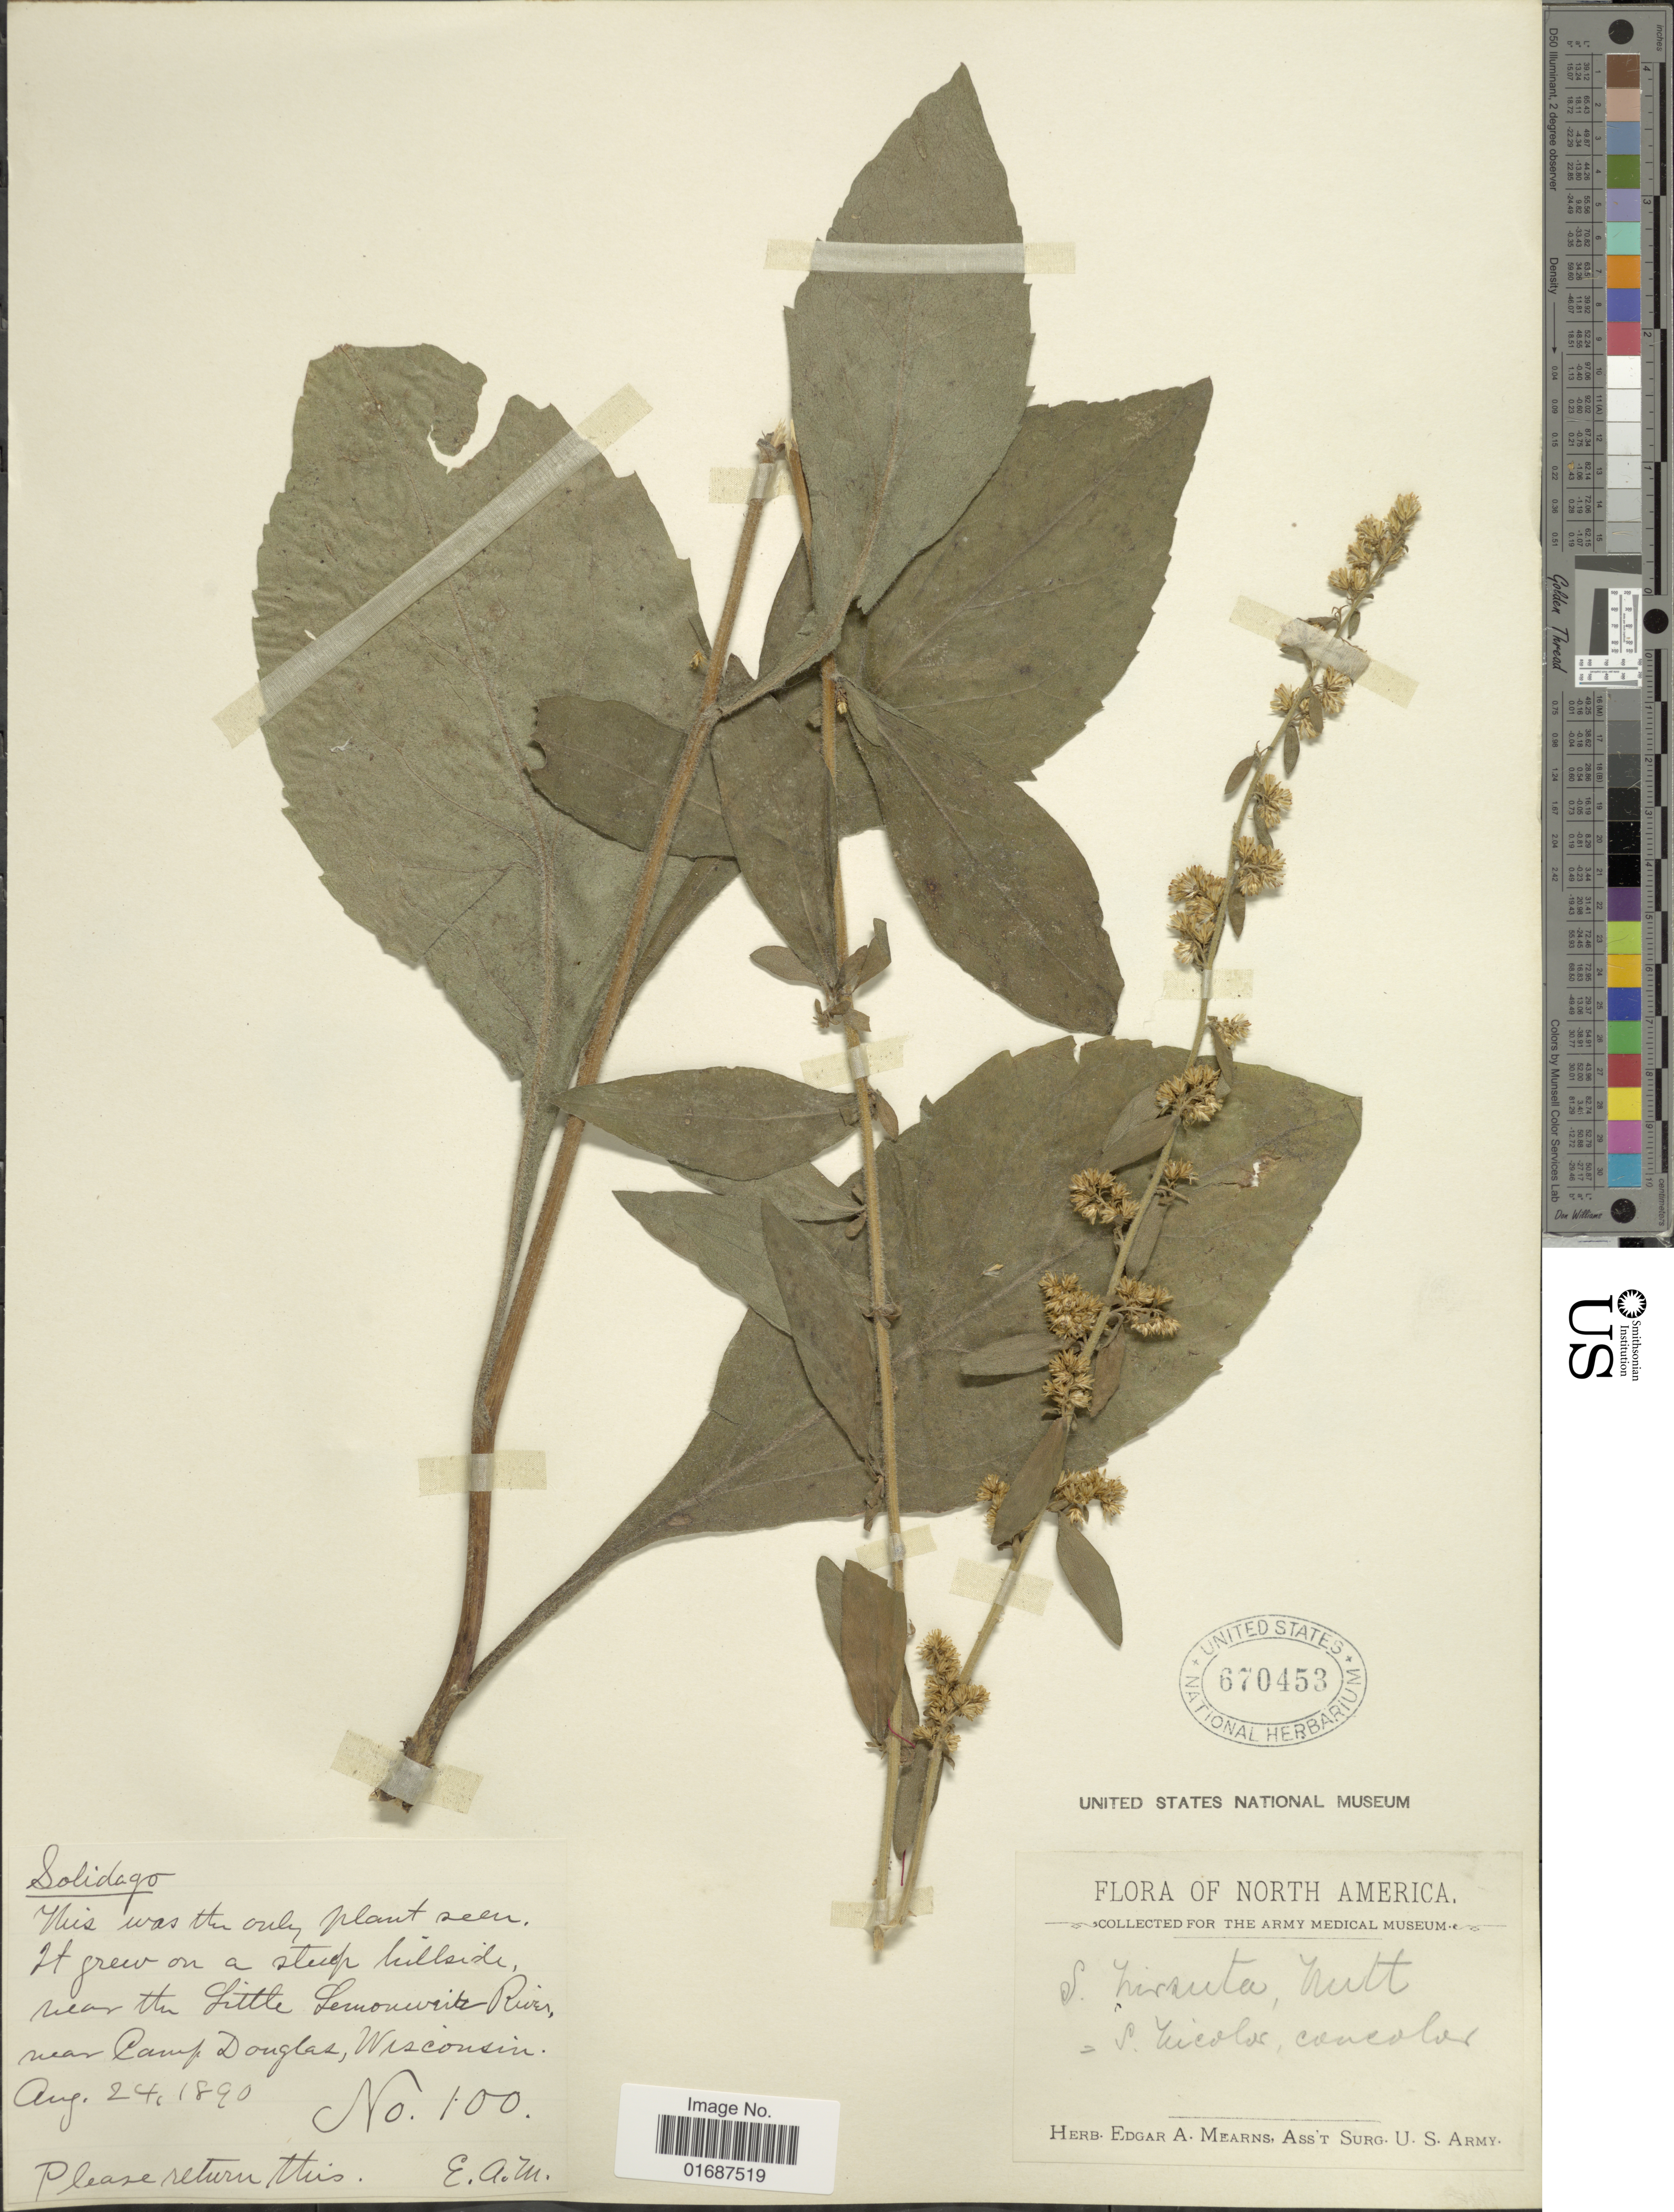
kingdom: Plantae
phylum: Tracheophyta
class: Magnoliopsida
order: Asterales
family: Asteraceae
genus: Solidago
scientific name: Solidago hispida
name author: Muhl. ex Willd.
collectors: E. A. Mearns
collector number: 100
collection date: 1890-08-24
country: United States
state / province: Wisconsin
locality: Near the Little Lemonwite River, near Camp Douglas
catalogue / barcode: US 670453